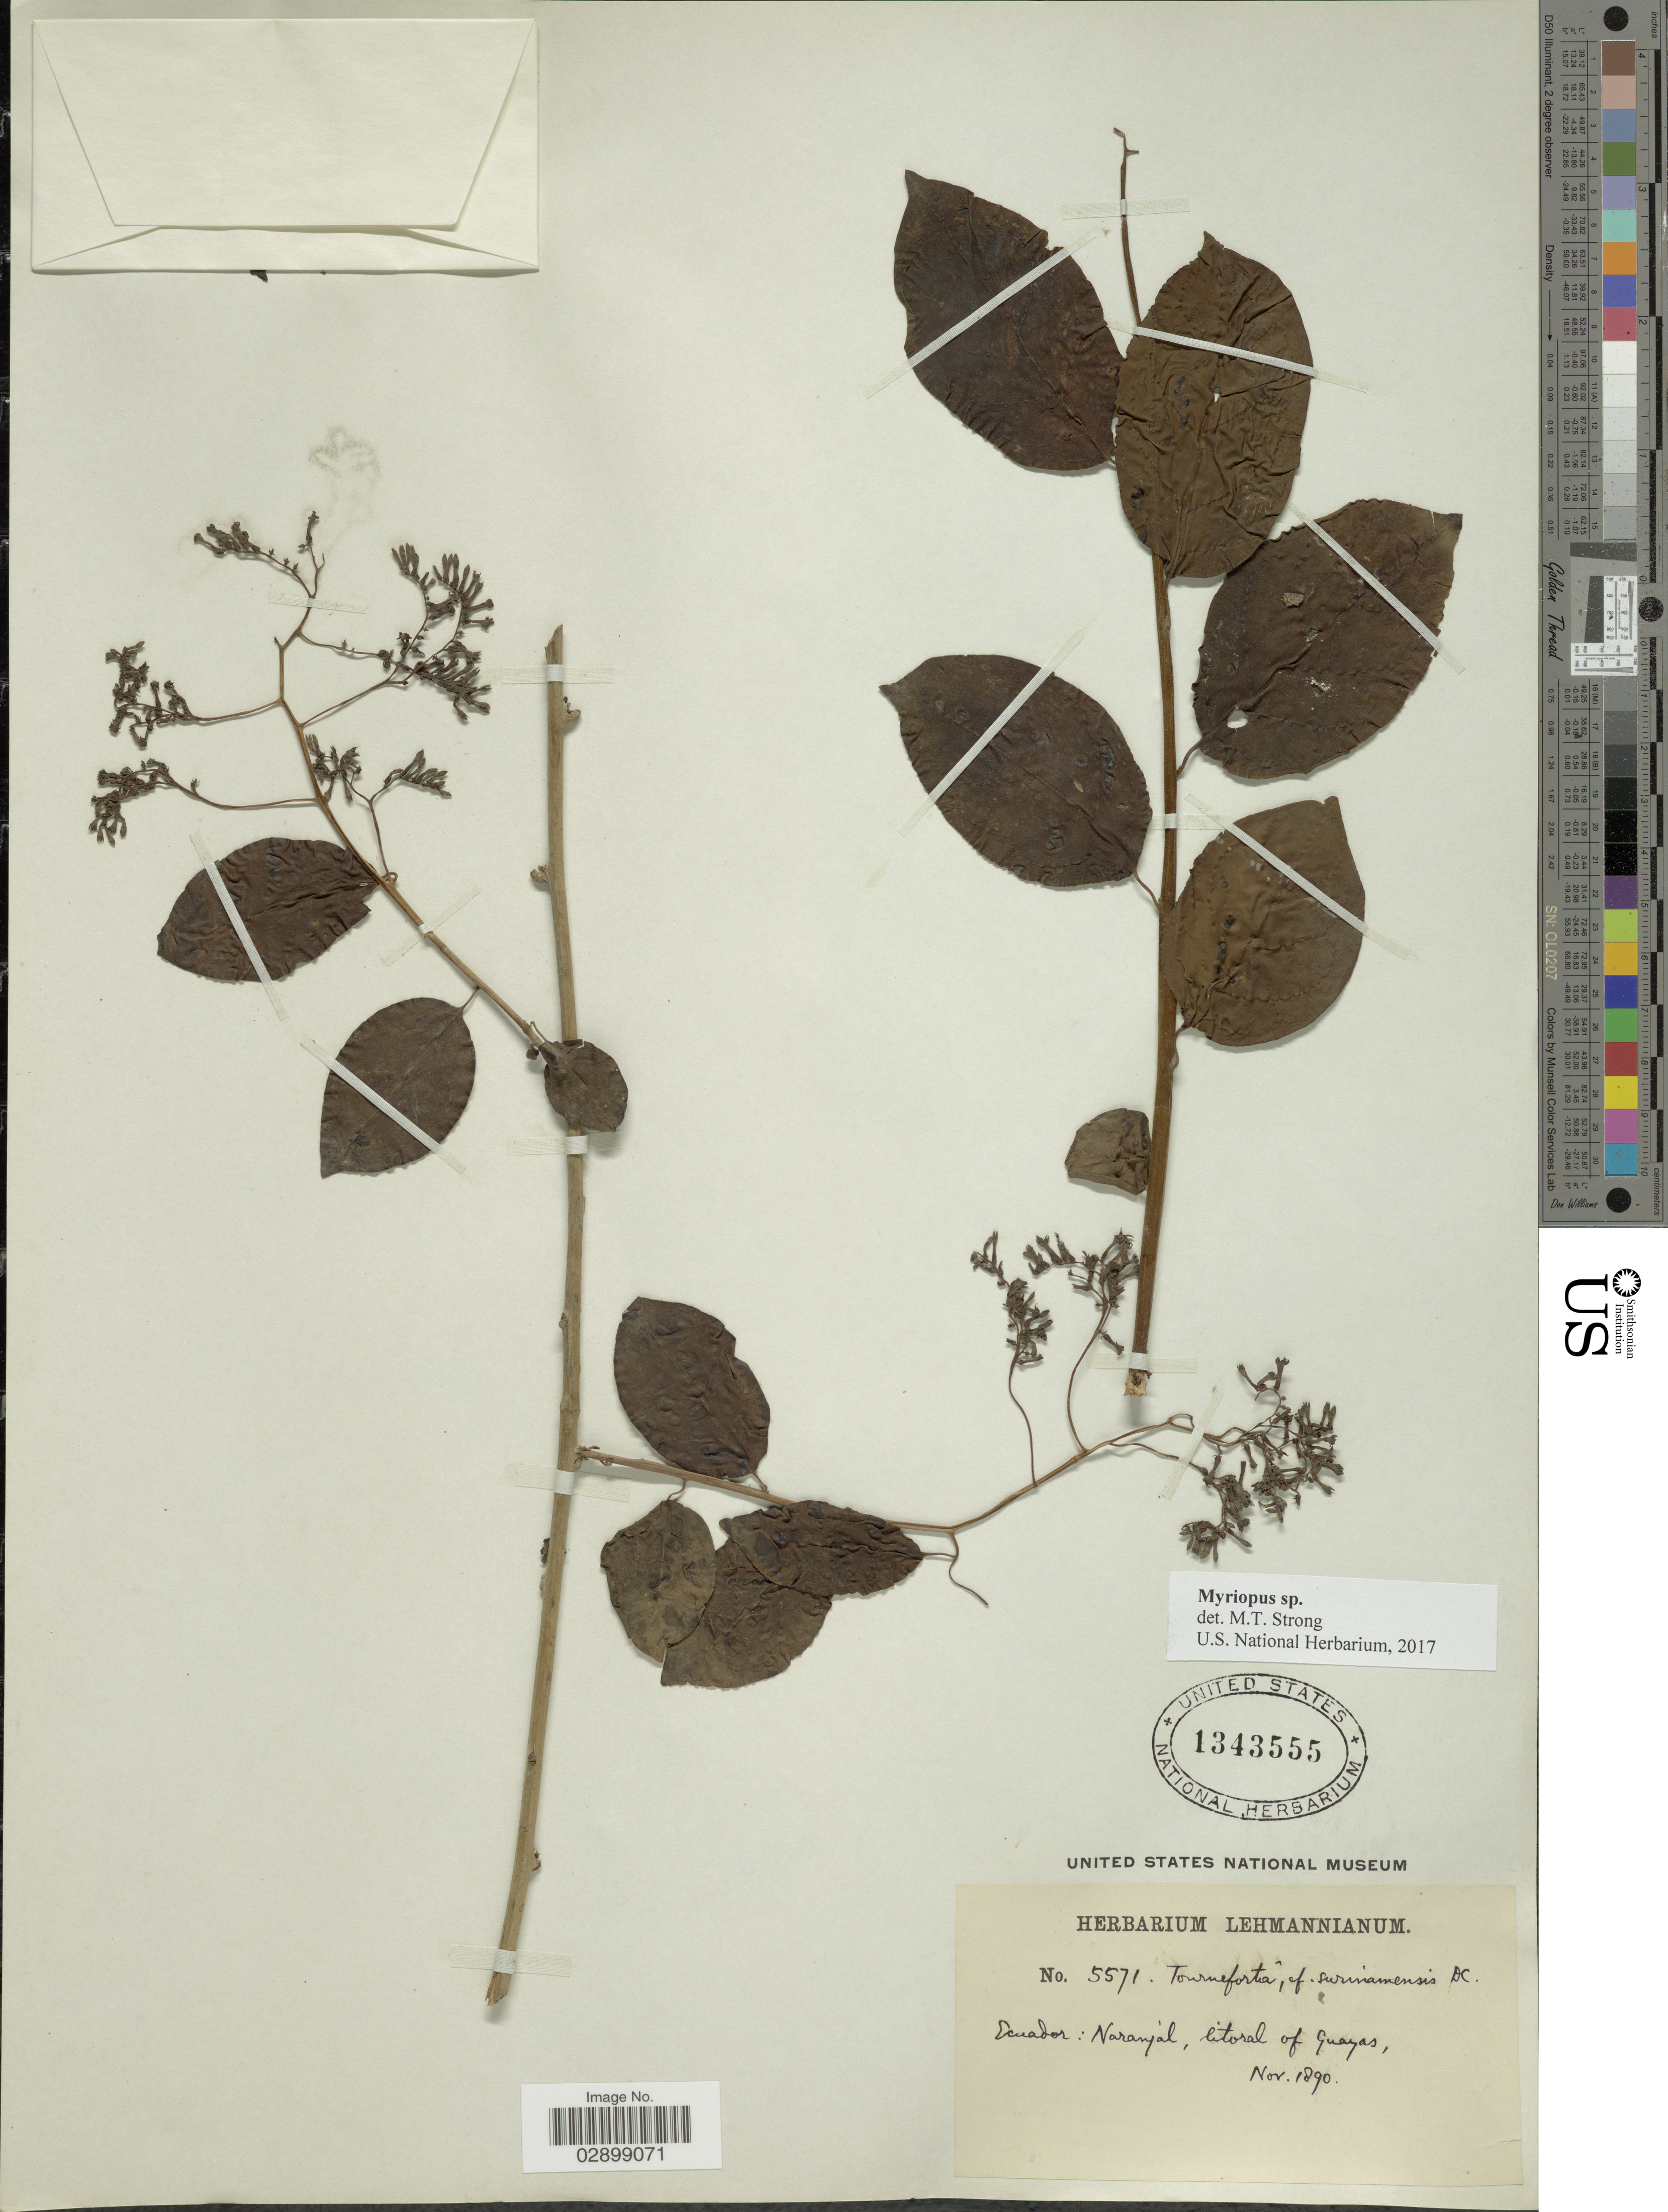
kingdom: Plantae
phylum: Tracheophyta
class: Magnoliopsida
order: Boraginales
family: Heliotropiaceae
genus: Myriopus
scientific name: Myriopus sp.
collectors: ex herb. Lehmannianum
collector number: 5571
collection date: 1890-11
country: Ecuador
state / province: Guayas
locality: Naranjàl, litoral of Guayas.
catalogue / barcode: US 1343555